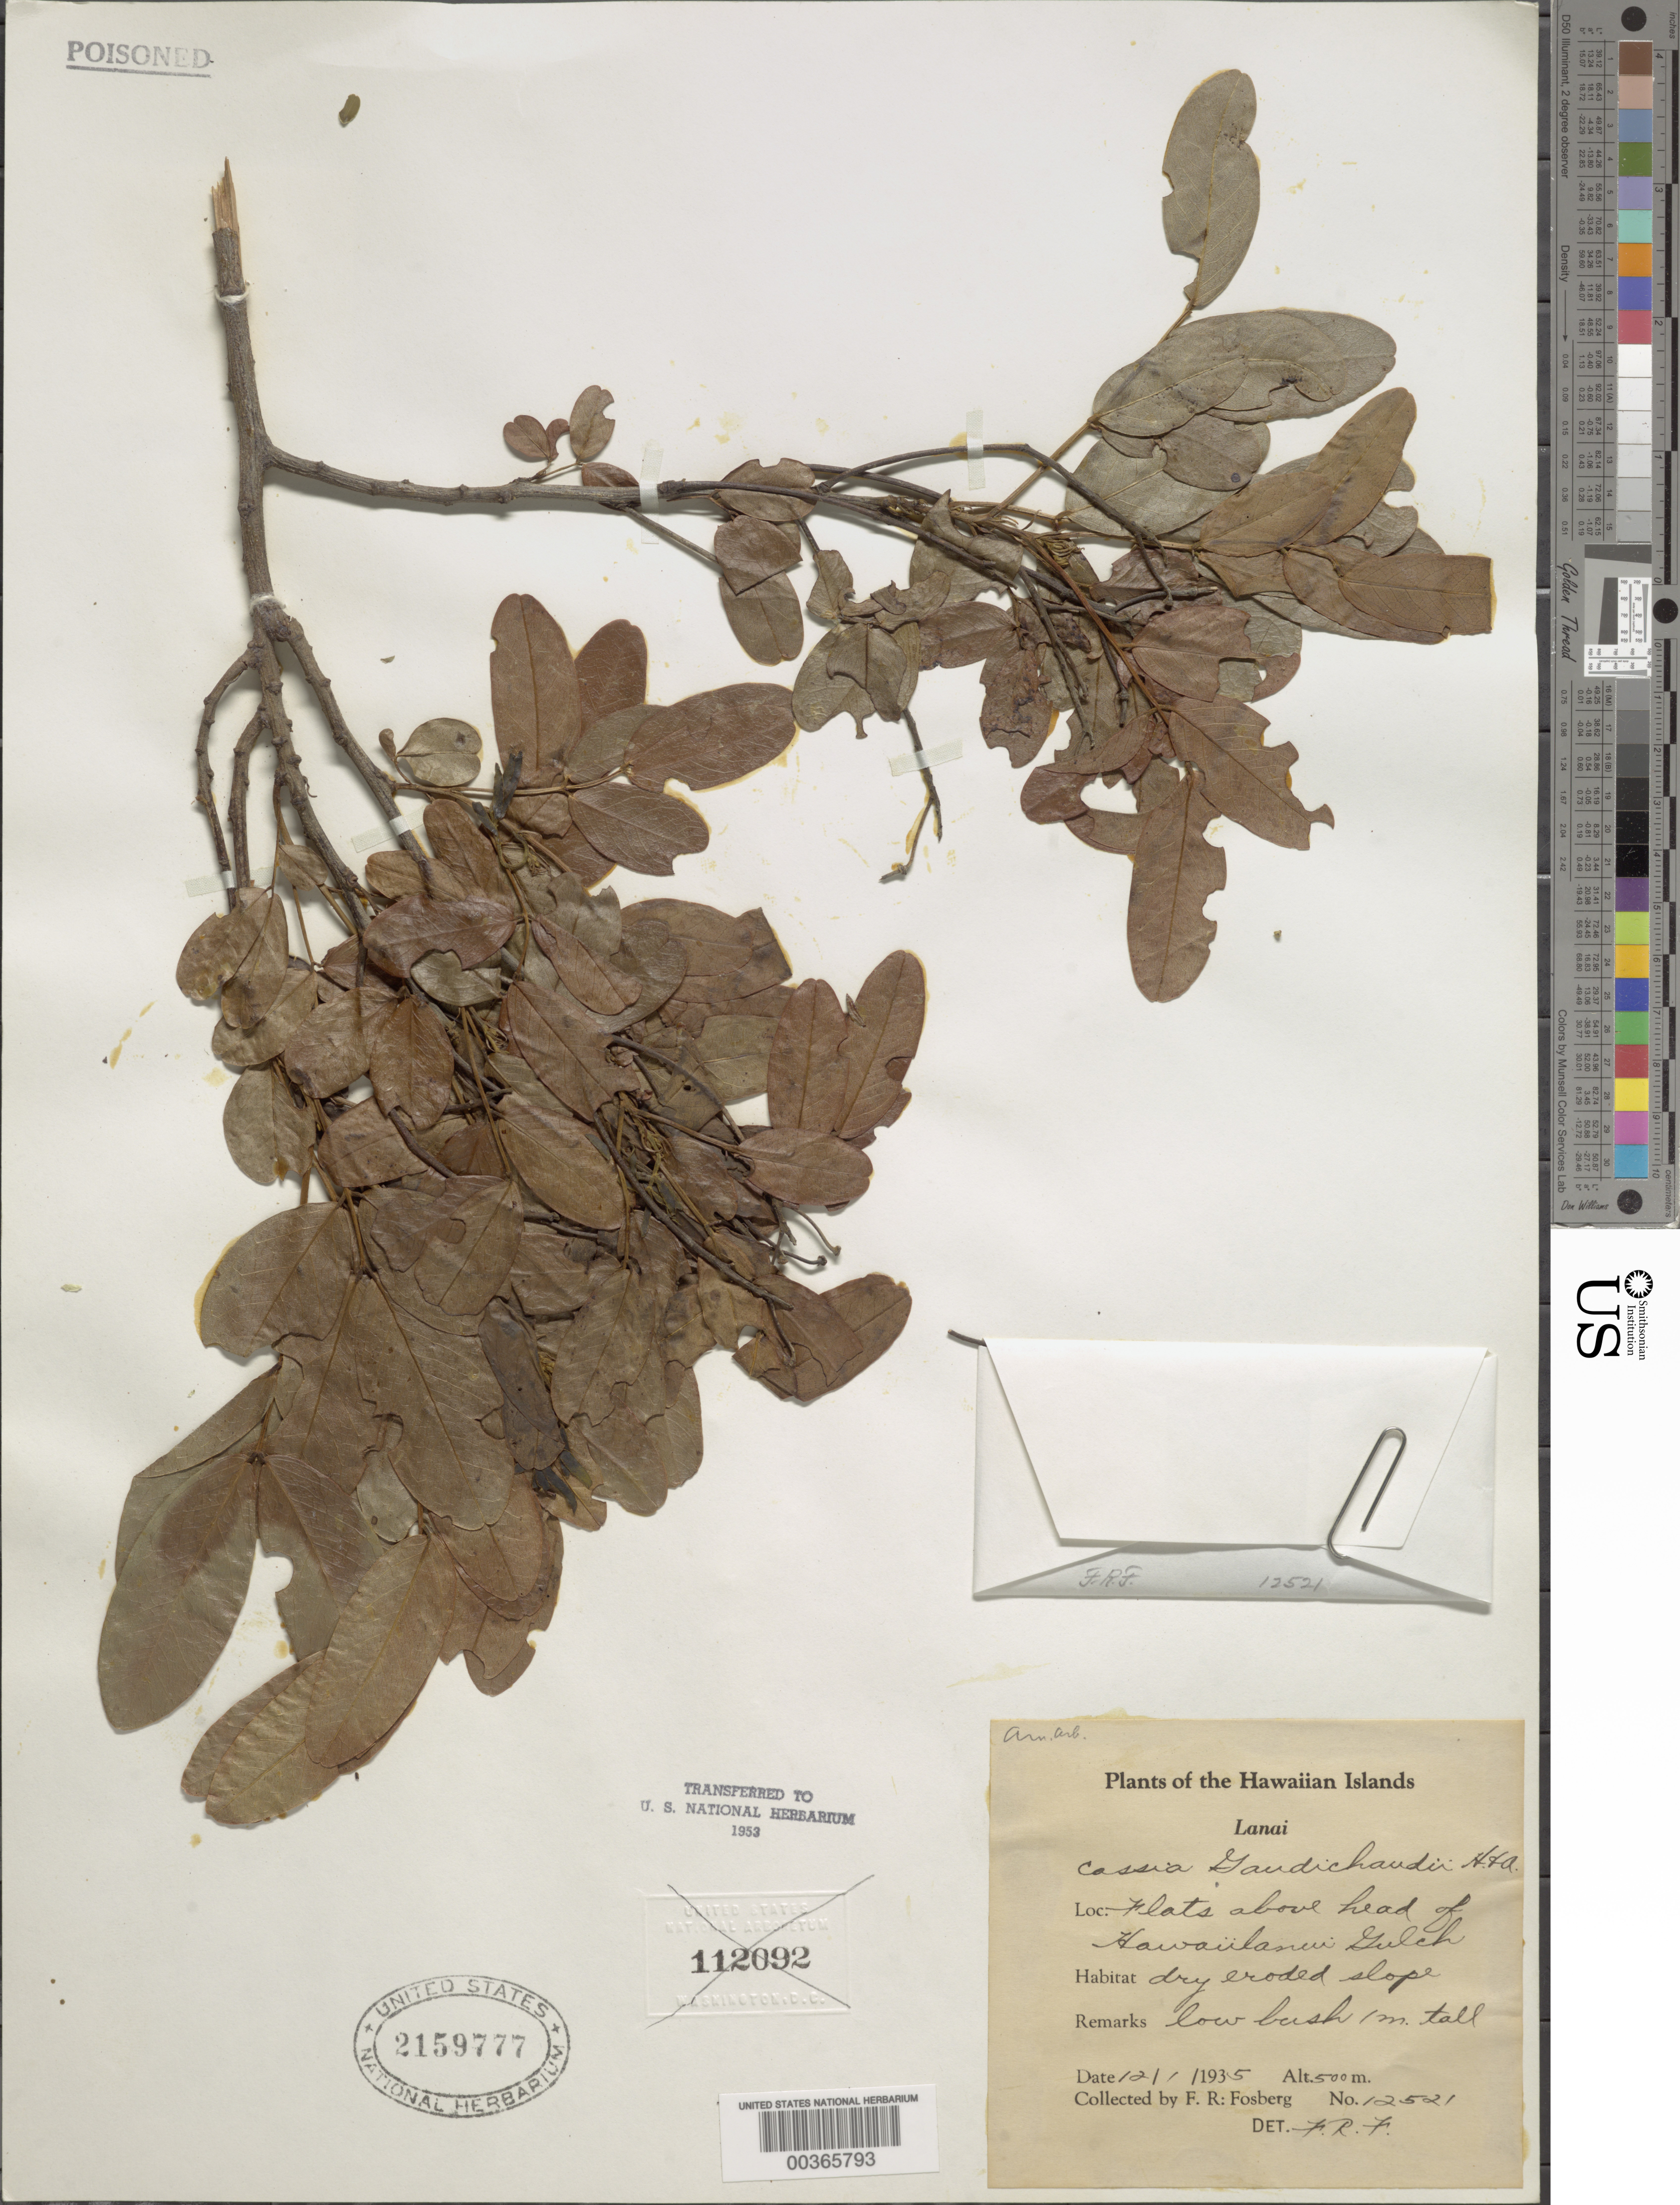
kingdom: Plantae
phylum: Tracheophyta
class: Magnoliopsida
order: Fabales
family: Fabaceae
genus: Senna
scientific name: Senna gaudichaudii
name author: (Hook. & Arn.) H.S. Irwin & Barneby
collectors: F. R. Fosberg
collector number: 12521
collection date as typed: Dec 1935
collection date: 1935-12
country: United States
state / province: Hawaii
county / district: Maui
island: Lana'i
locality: Flats above head of hawaiinlane gulch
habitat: Dry eroded slope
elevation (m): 152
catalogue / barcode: US 2159777